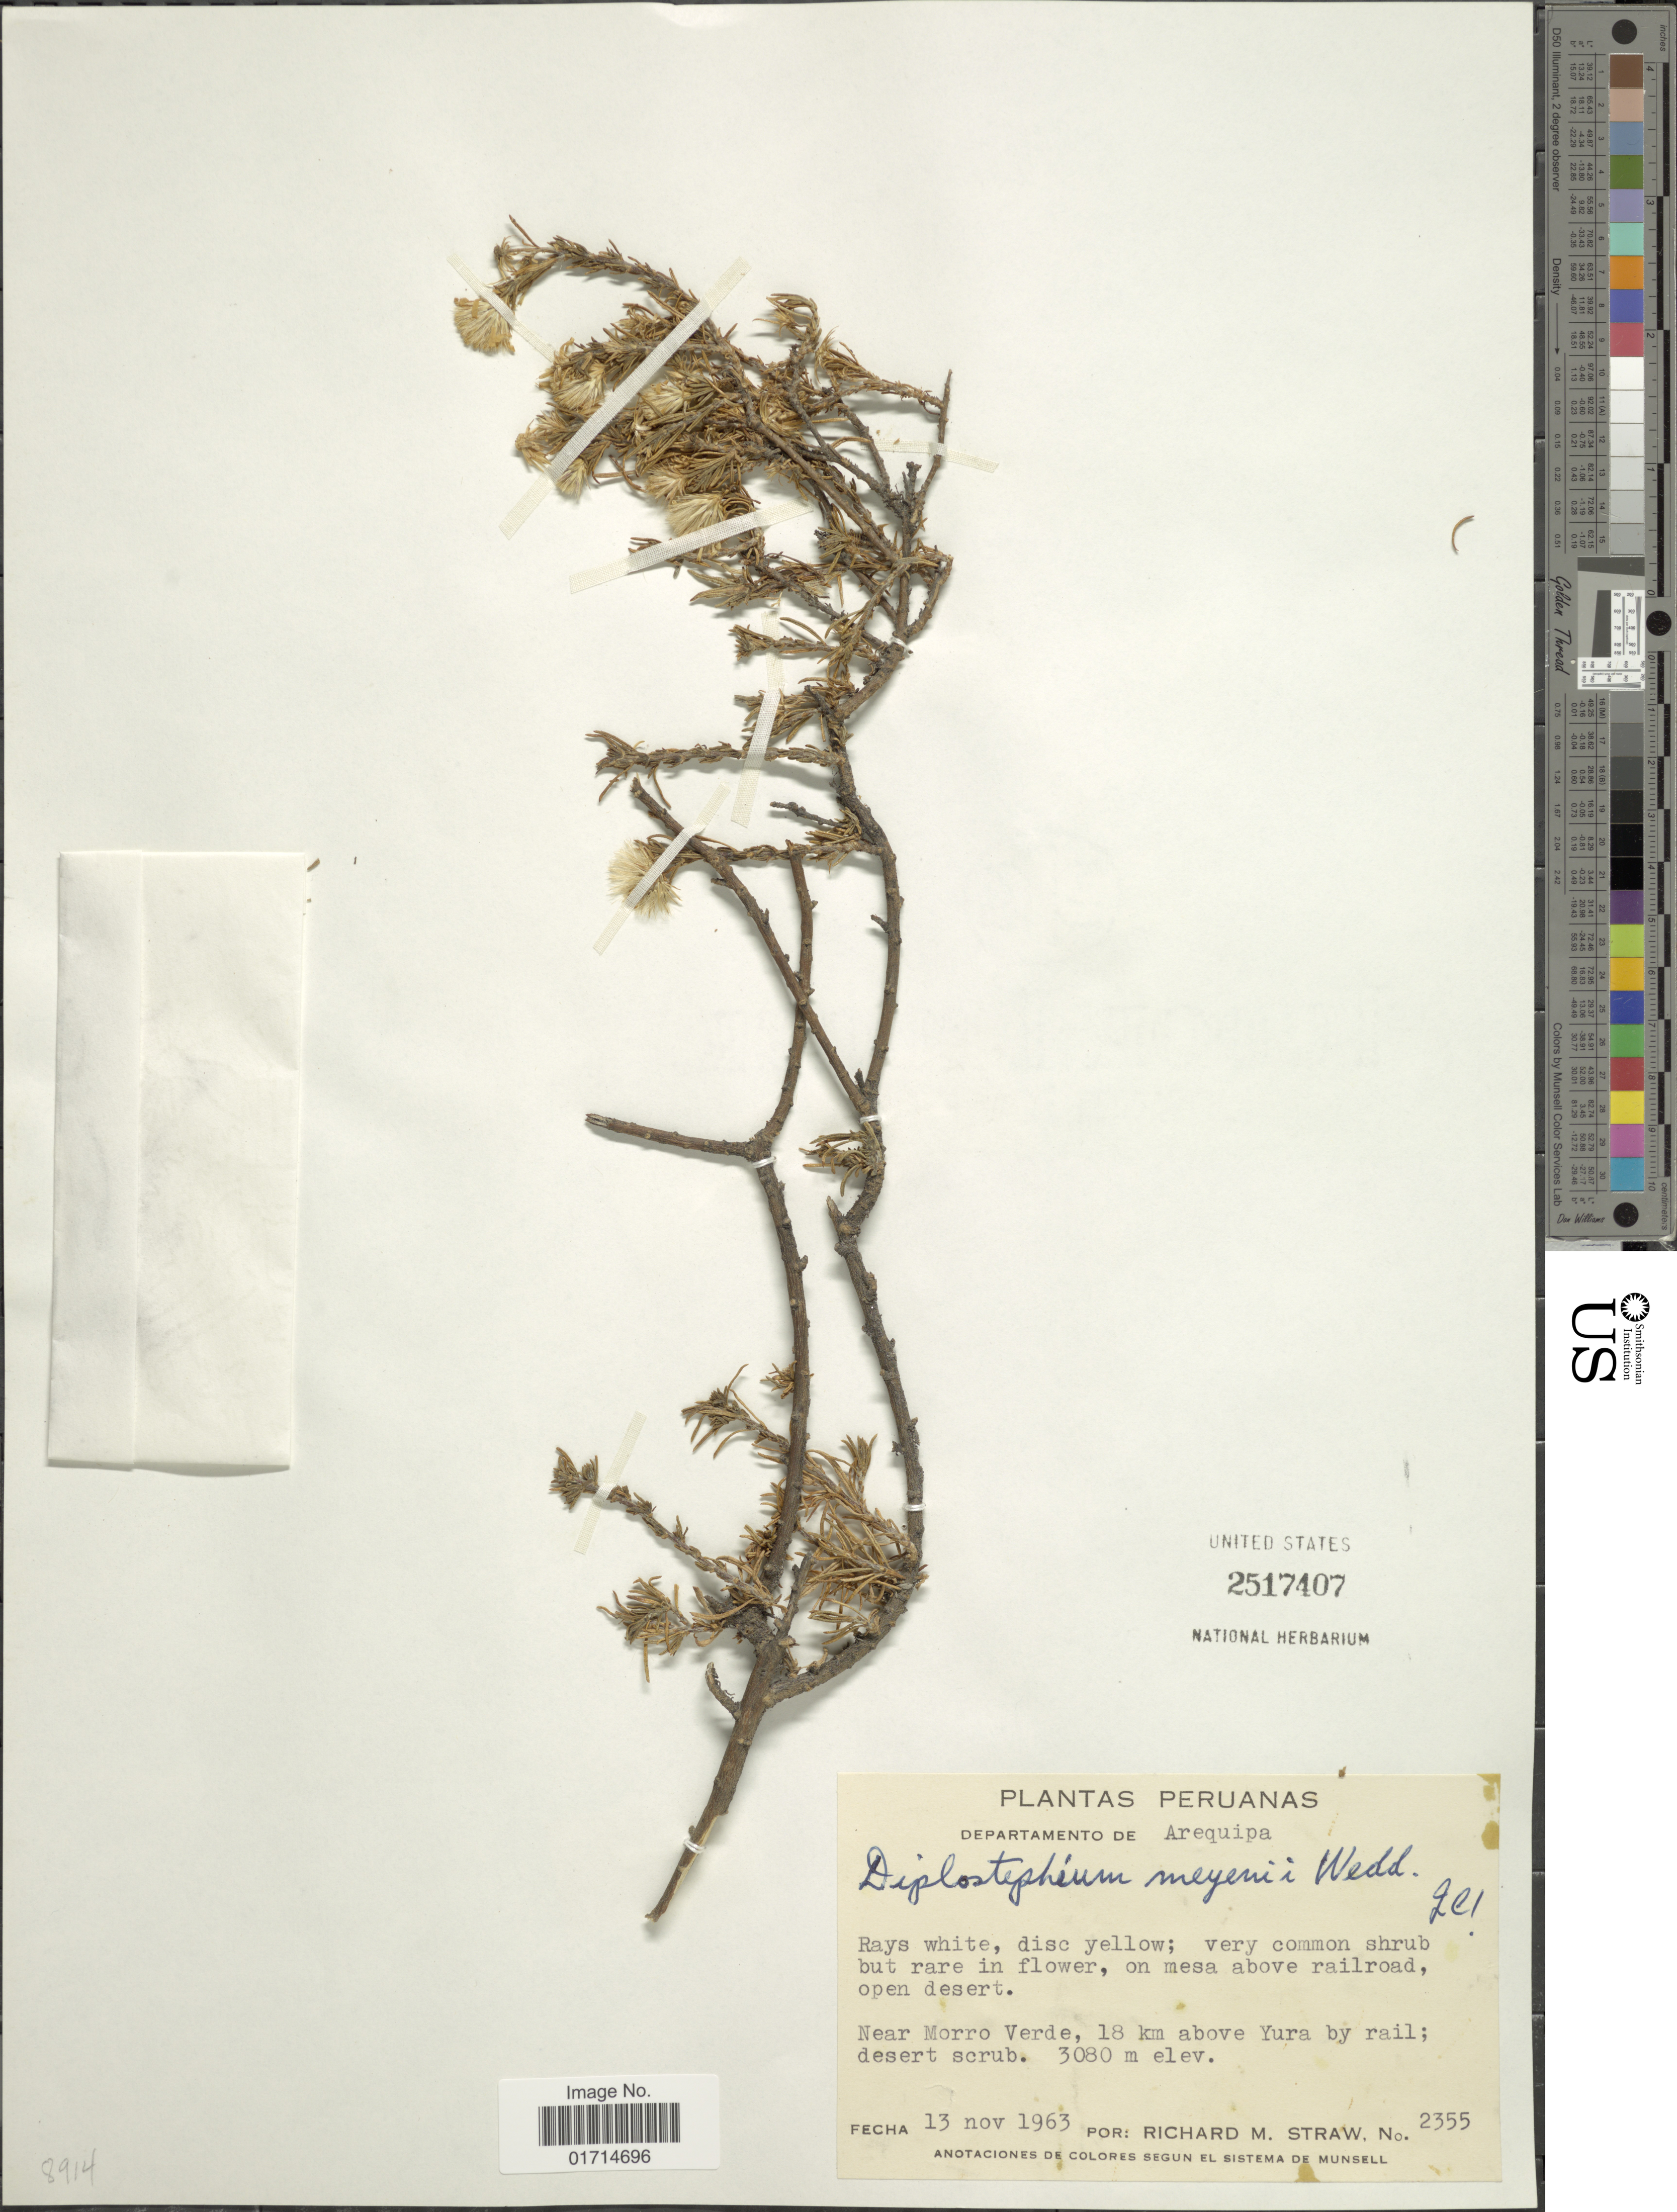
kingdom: Plantae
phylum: Tracheophyta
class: Magnoliopsida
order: Asterales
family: Asteraceae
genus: Diplostephium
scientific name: Diplostephium meyenii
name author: (Sch. Bip. ex Wedd.) S.F. Blake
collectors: R. M. Straw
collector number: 2355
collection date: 1963-11-13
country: Peru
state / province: Arequipa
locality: Peruanas, Near Morro Verde, 18 km above Yura by rail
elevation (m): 3080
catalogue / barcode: US 2517407